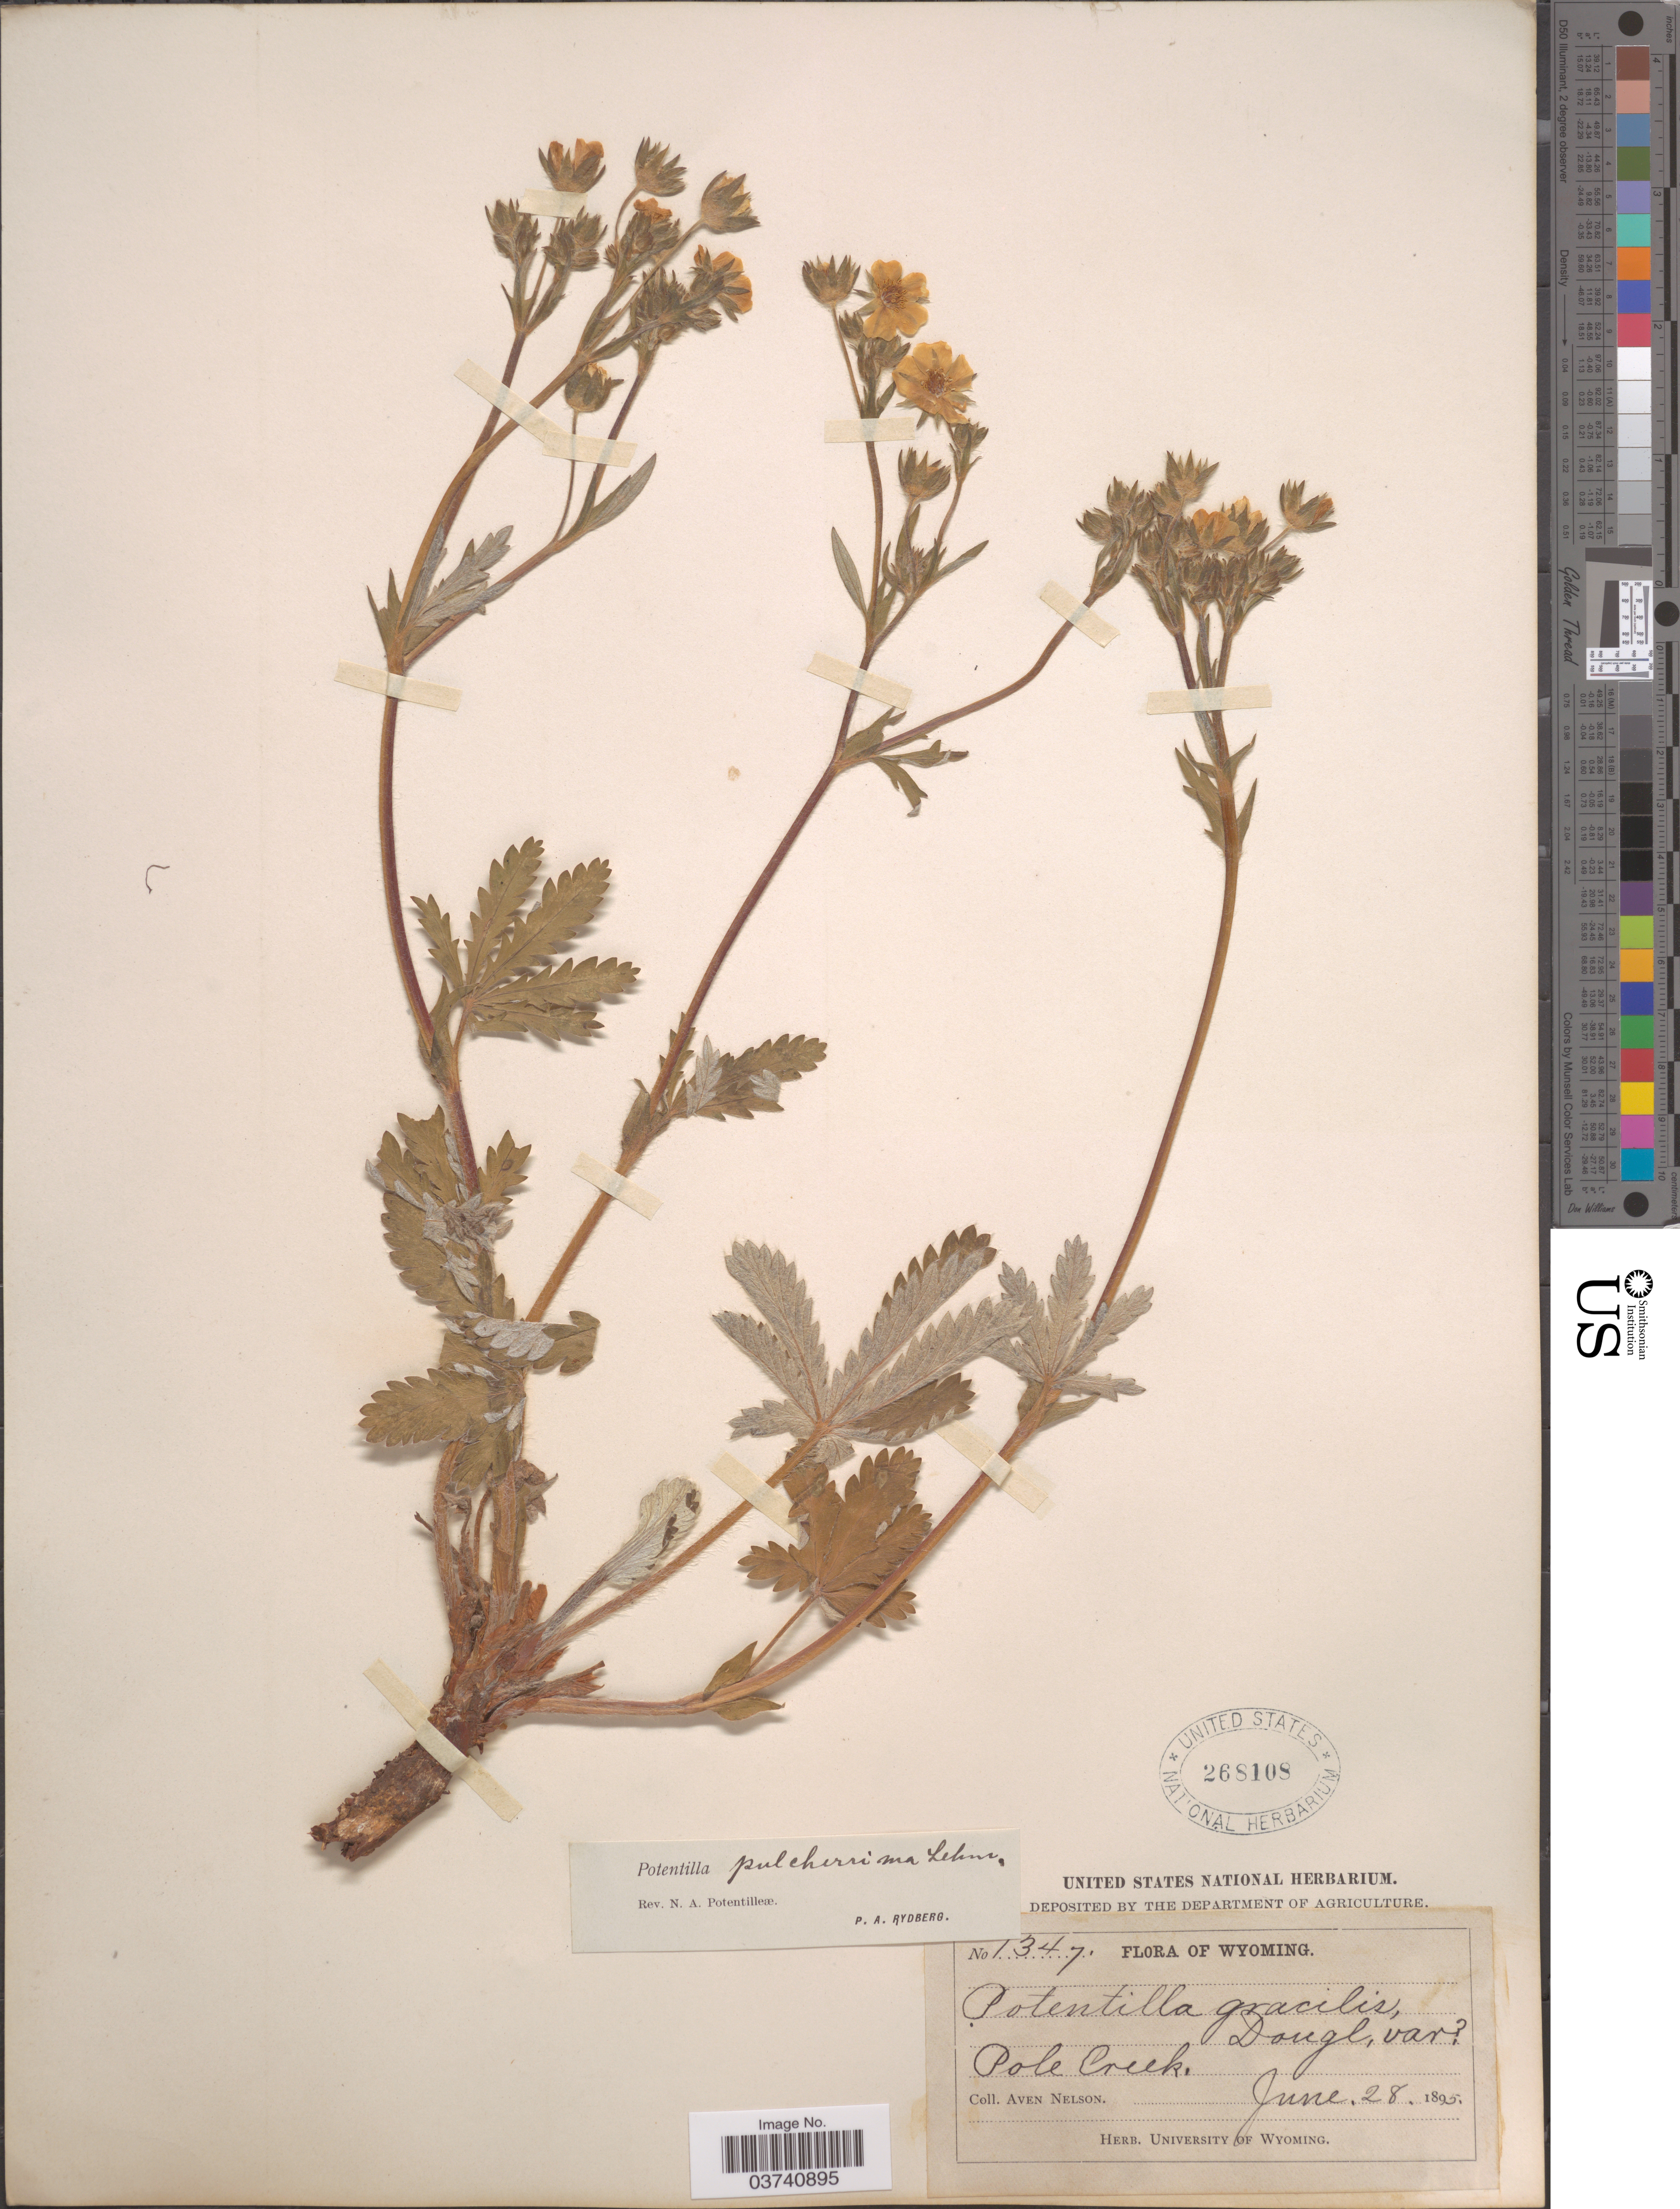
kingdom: Plantae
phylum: Tracheophyta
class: Magnoliopsida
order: Rosales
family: Rosaceae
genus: Potentilla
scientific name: Potentilla pulcherrima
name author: Lehm.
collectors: A. Nelson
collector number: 1347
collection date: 1895-06-28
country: United States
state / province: Wyoming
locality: Pole Creek.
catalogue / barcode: US 268108